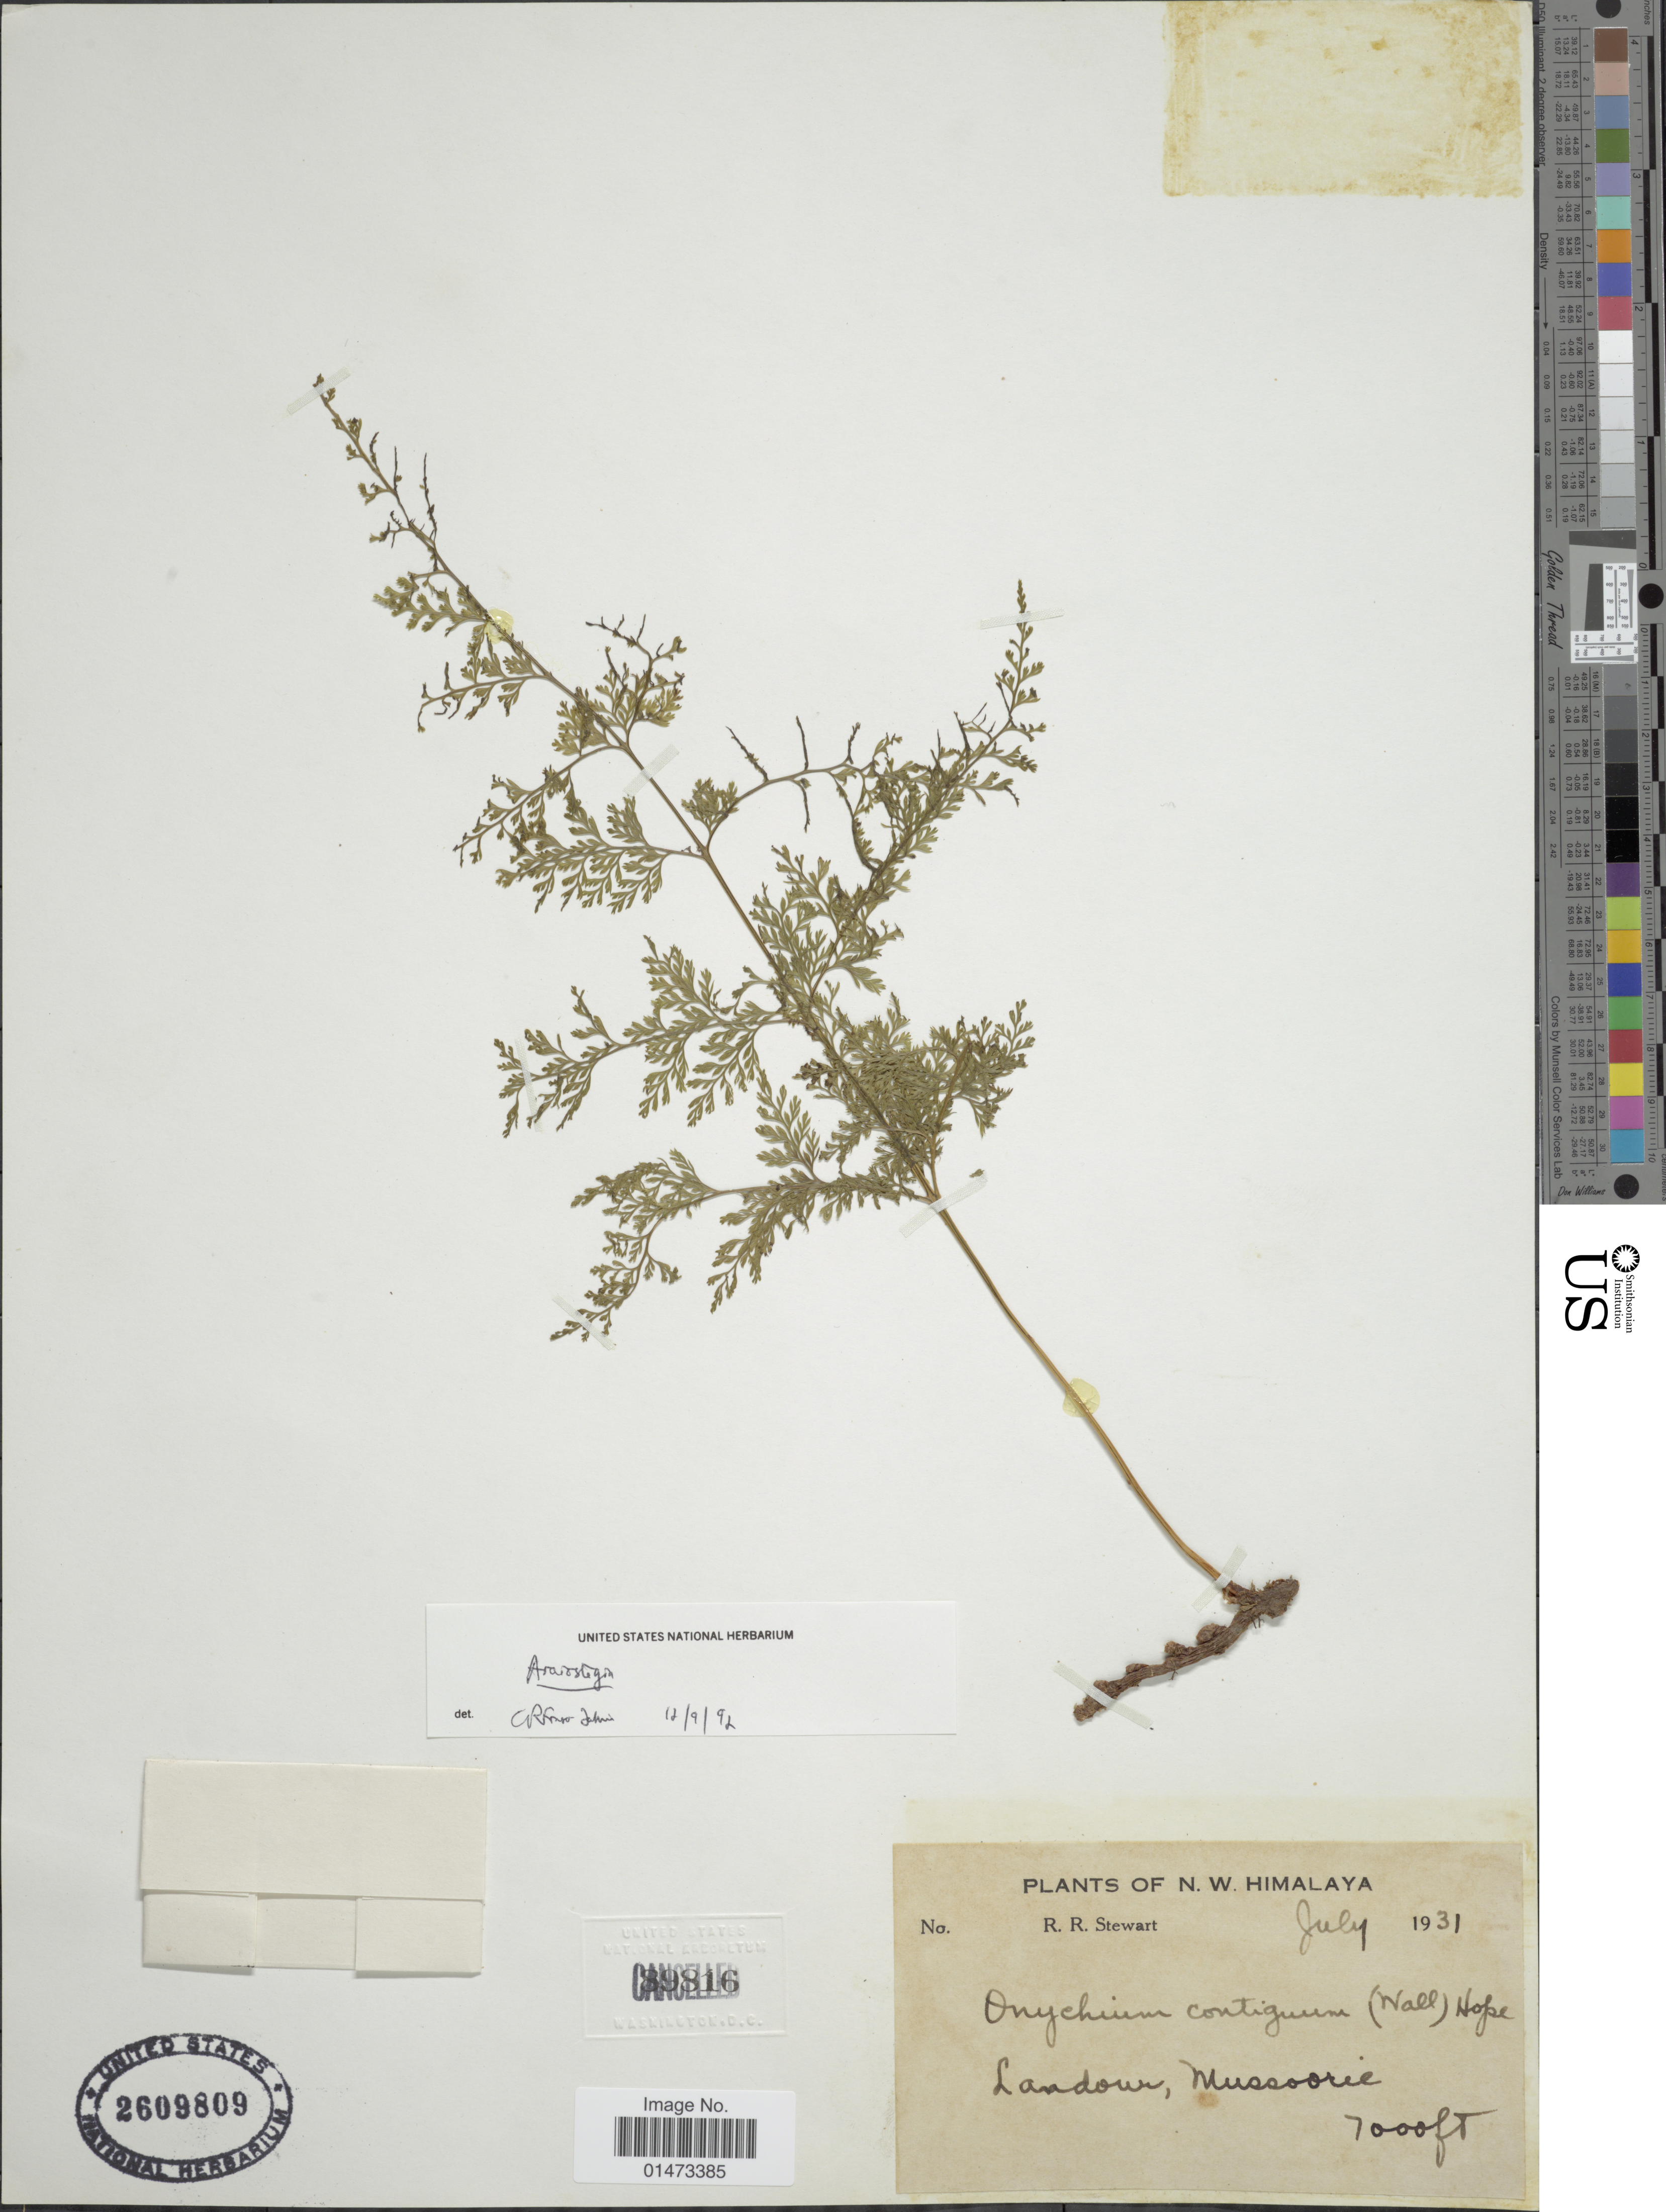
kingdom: Plantae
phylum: Tracheophyta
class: Polypodiopsida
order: Polypodiales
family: Pteridaceae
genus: Onychium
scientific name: Onychium contiguum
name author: Wall. ex C. Hope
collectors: R. R. Stewart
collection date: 1931-07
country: India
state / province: Uttarakhand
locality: Landour, Mussoorie.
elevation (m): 2134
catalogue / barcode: US 2609809